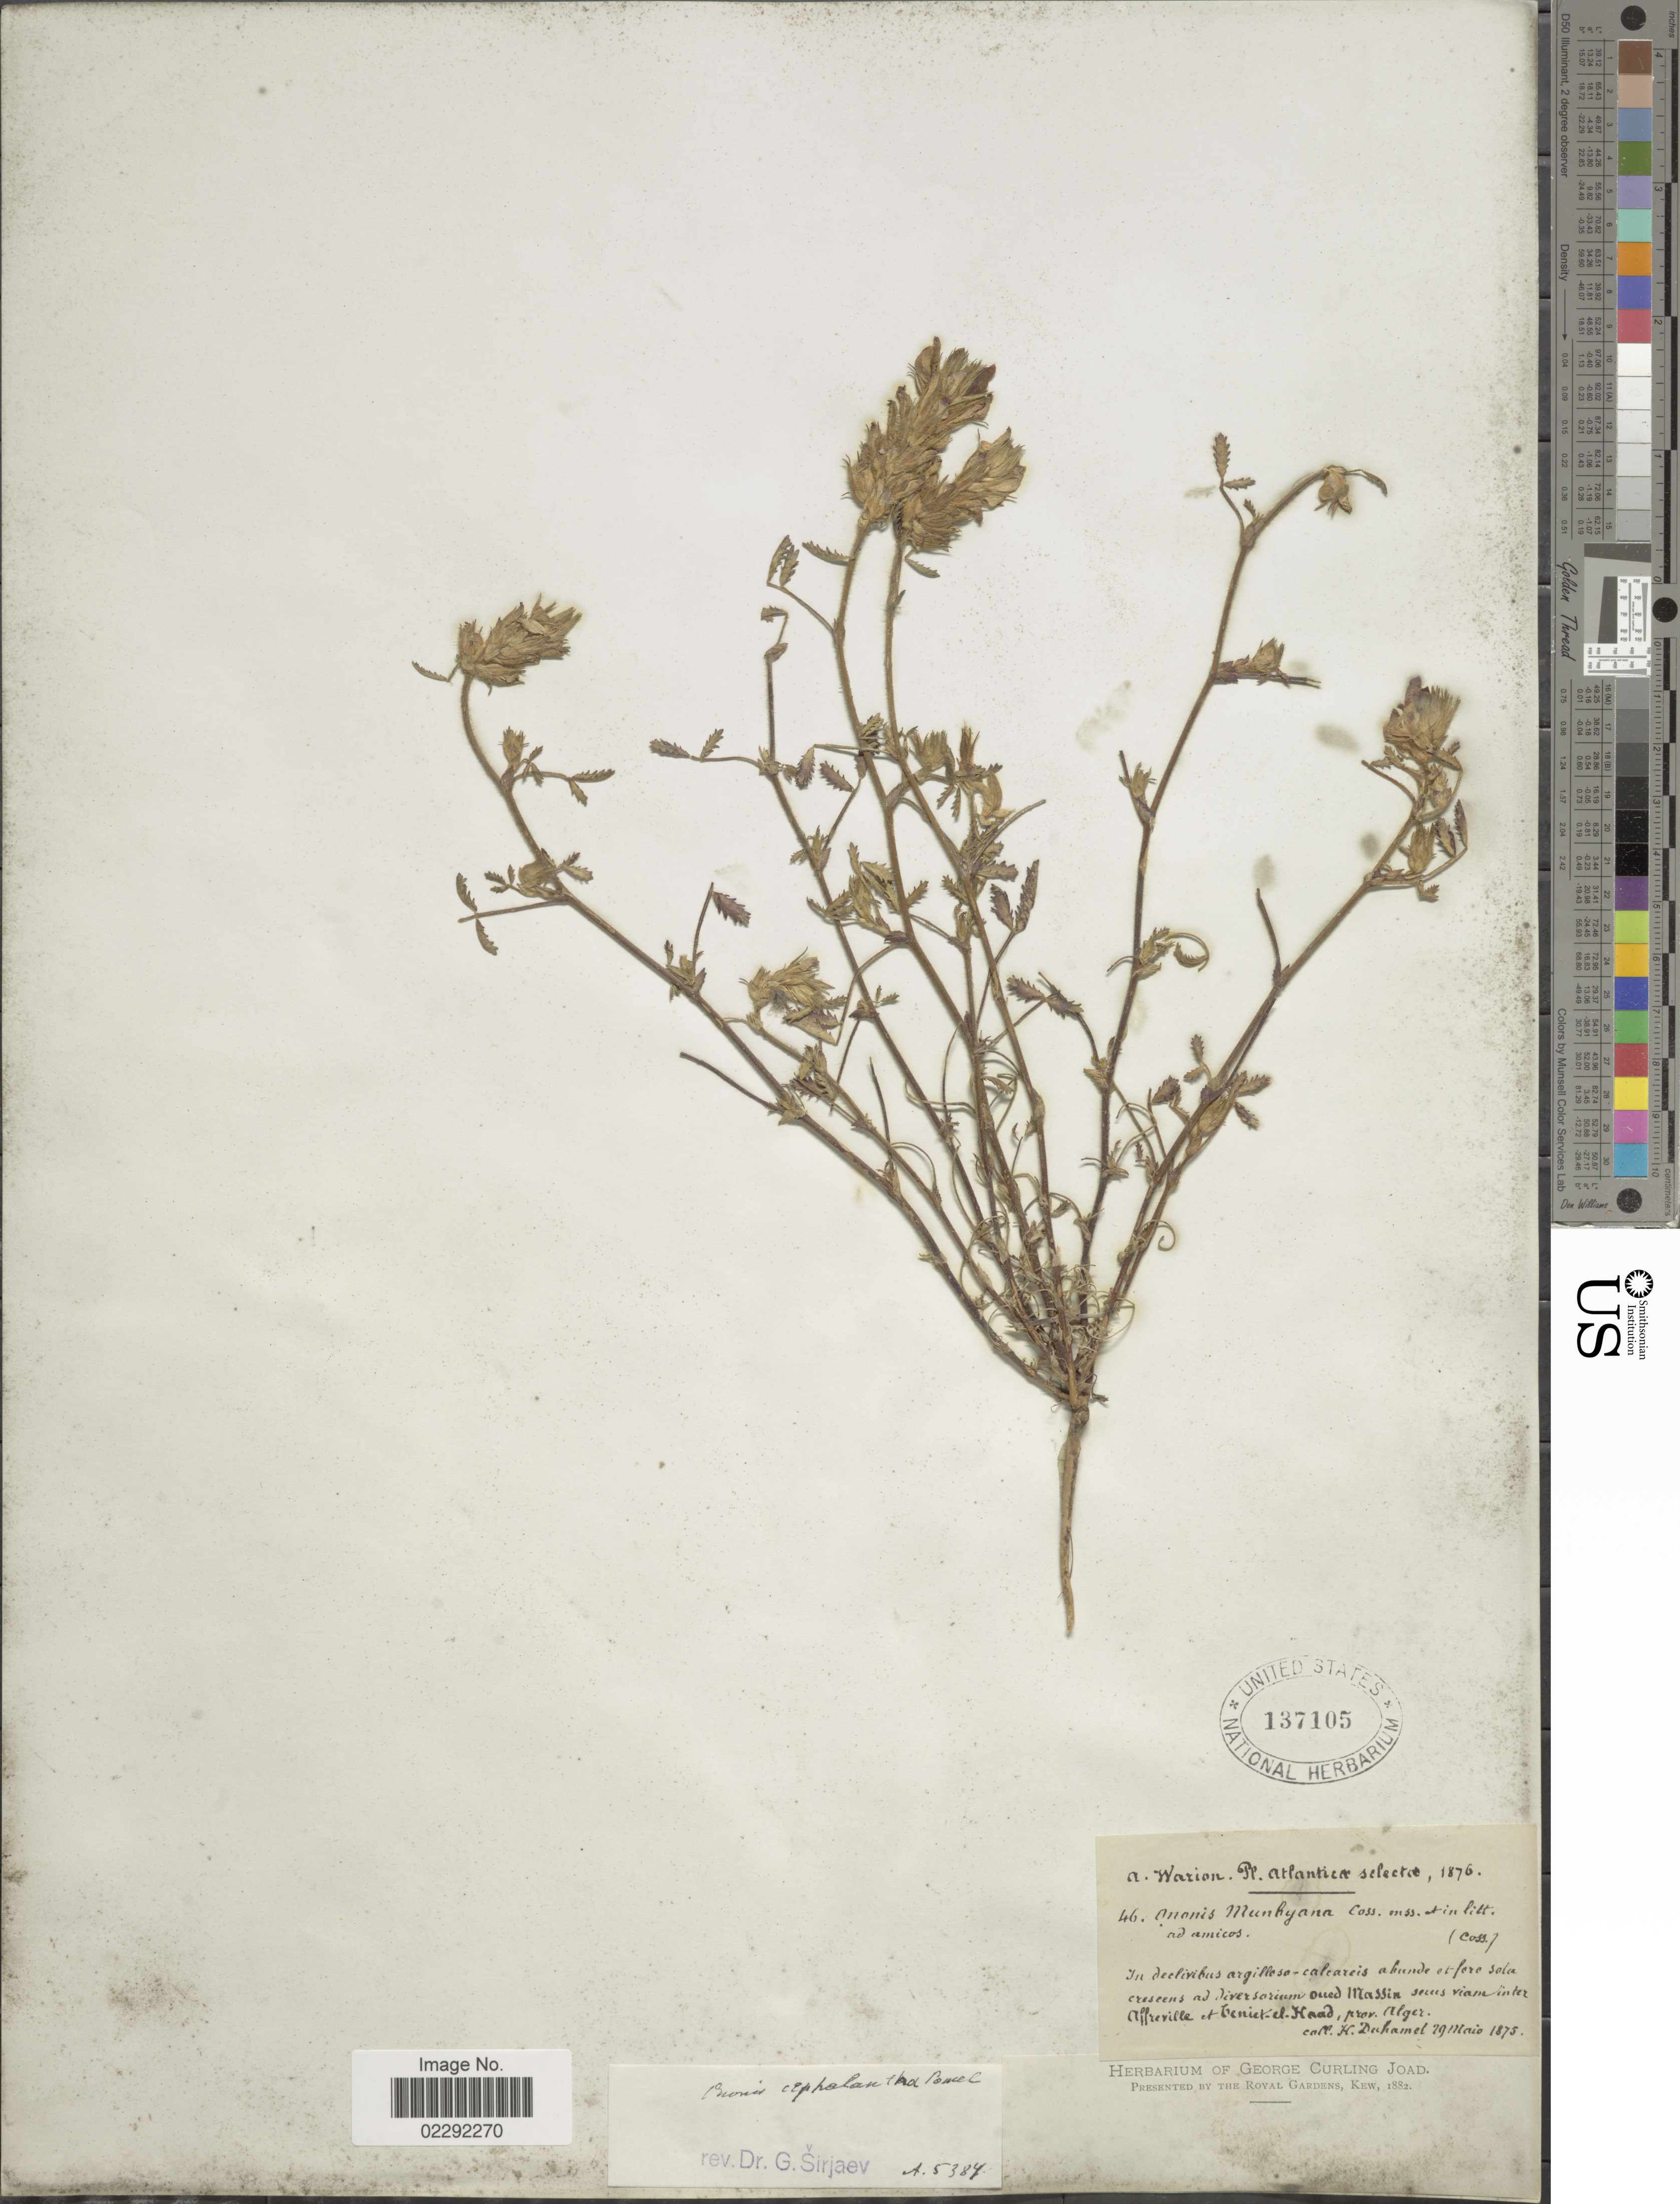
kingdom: Plantae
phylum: Tracheophyta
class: Magnoliopsida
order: Fabales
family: Fabaceae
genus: Ononis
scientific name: Ononis cephalantha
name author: Pomel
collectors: H. Duhamel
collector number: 46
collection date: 1875-05-29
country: Algeria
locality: Oued Massin, secus viam inter Affreville et Teniet-el-Haad, Prov. Alger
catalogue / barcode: US 137105